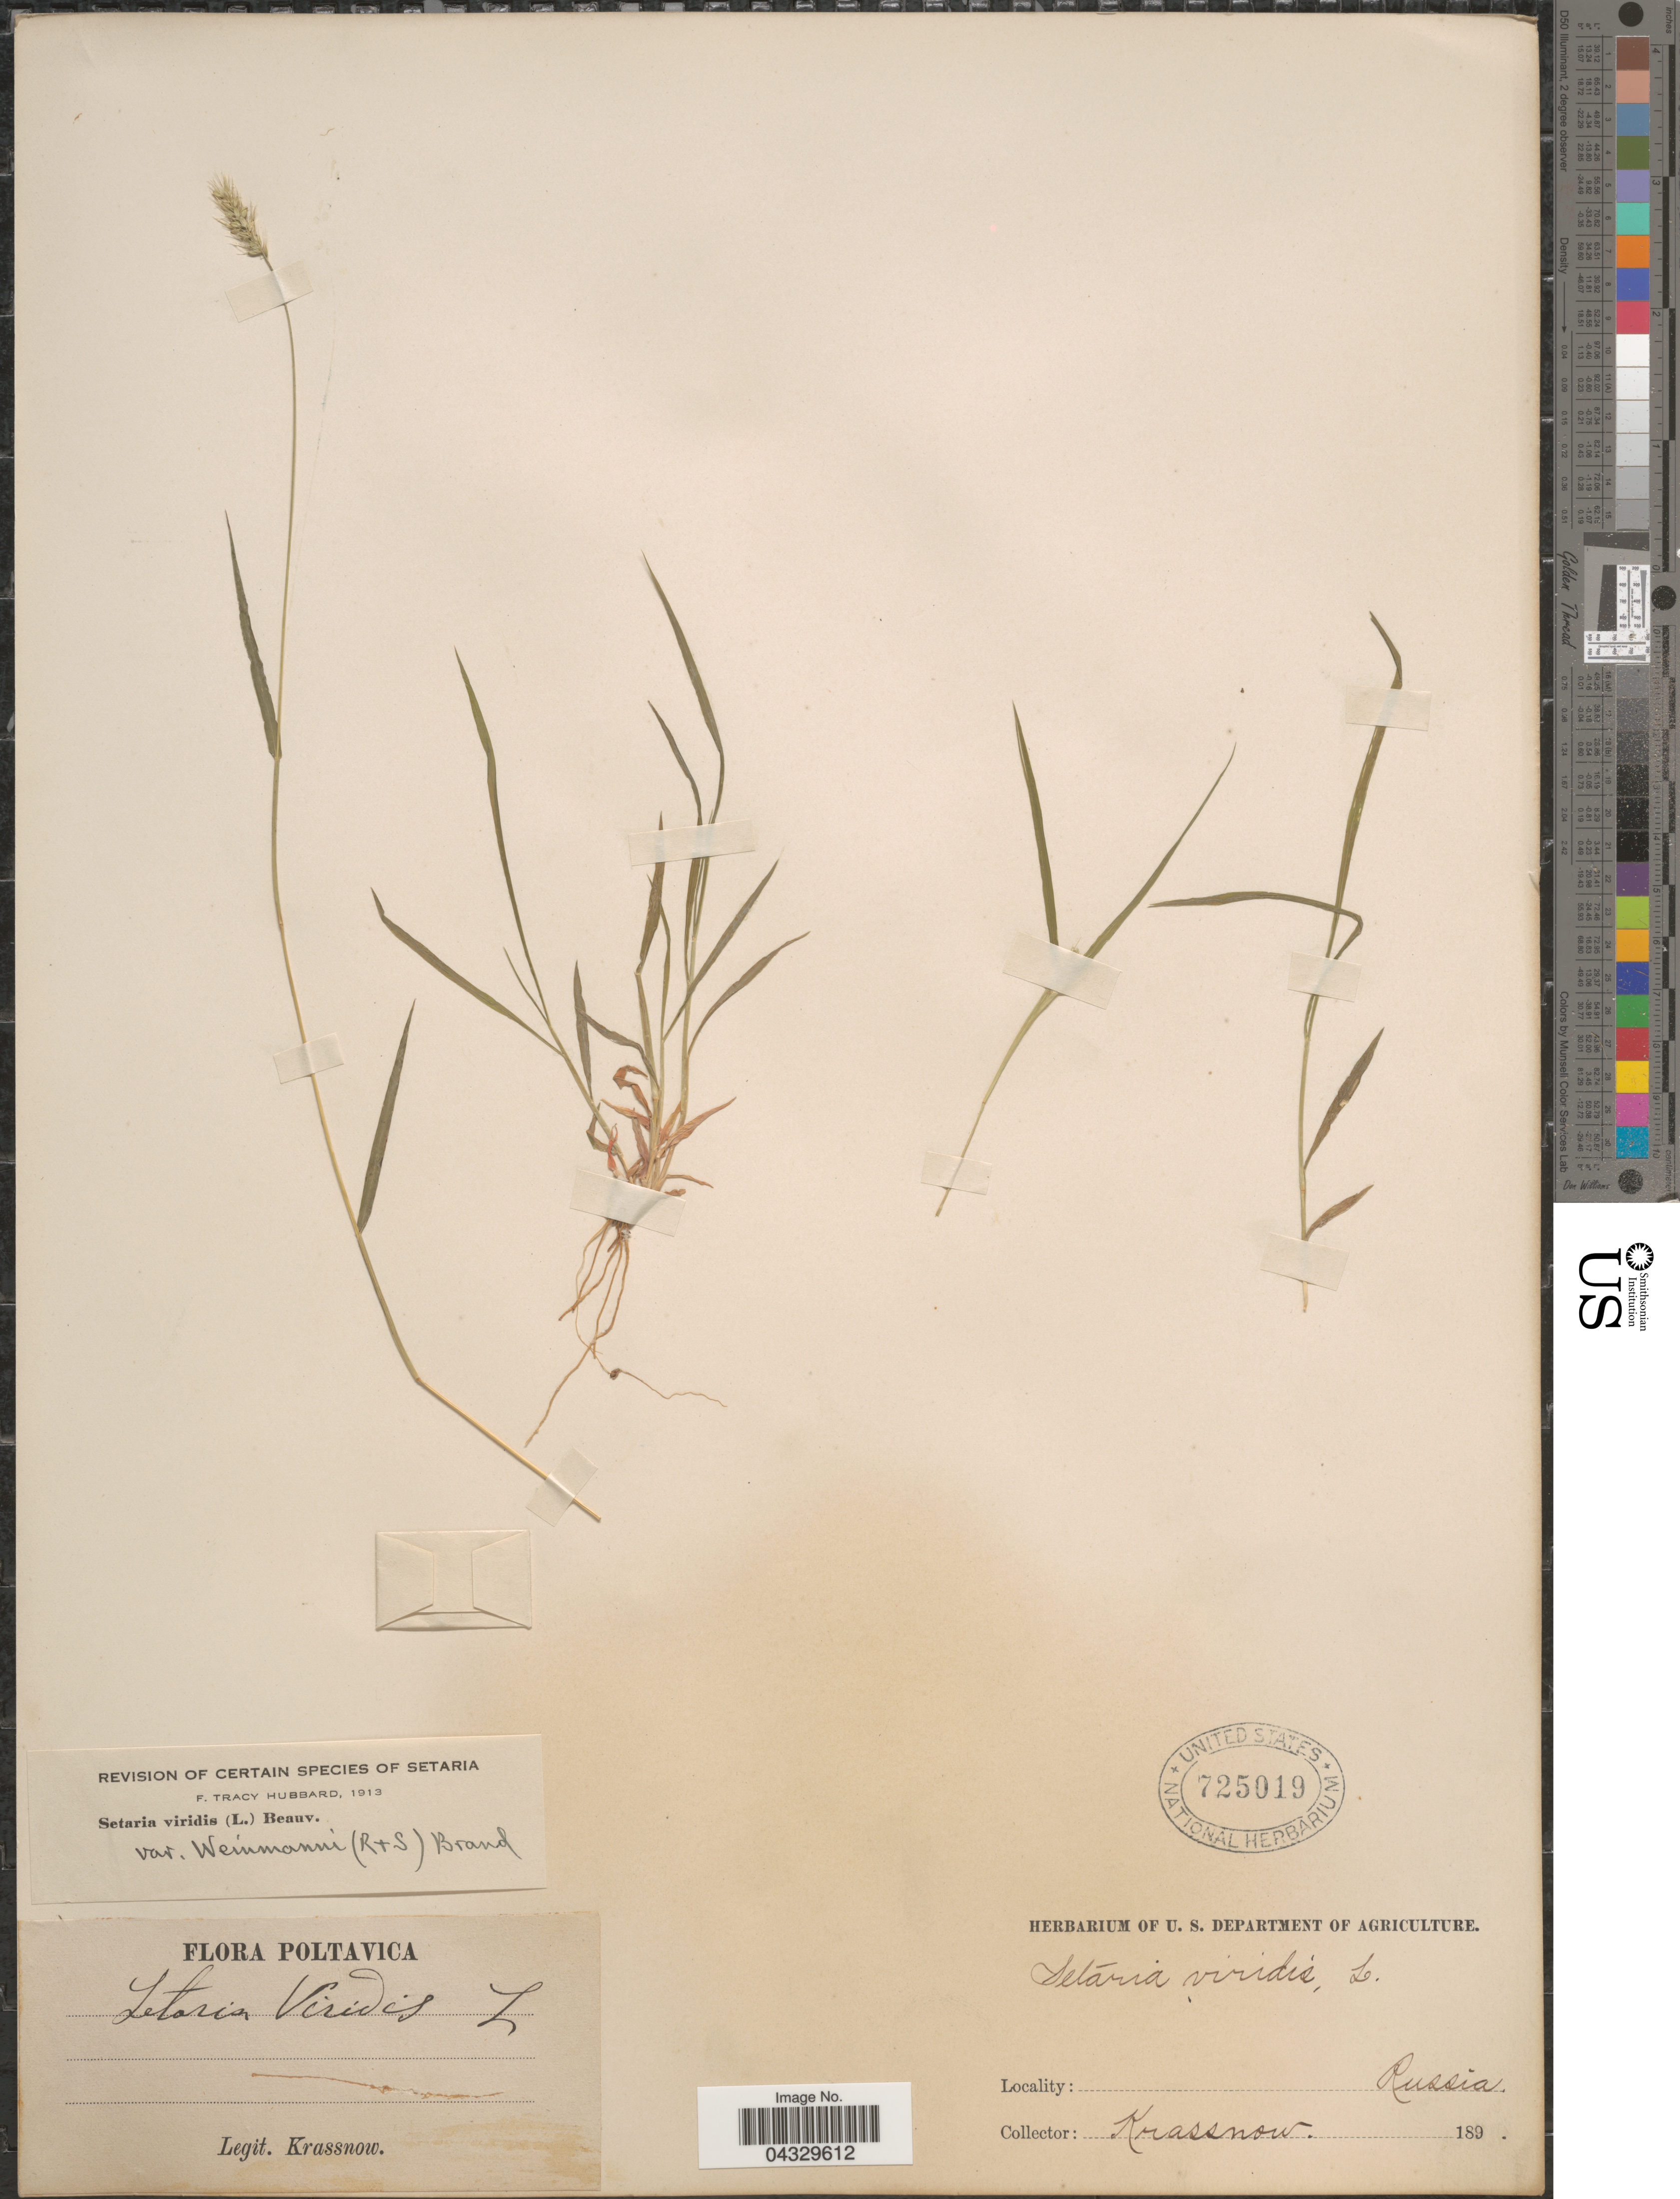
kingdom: Plantae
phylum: Tracheophyta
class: Liliopsida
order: Poales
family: Poaceae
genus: Setaria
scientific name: Setaria viridis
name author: (L.) P. Beauv.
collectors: -. Krassnow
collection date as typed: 189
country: Ukraine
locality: Poltavica.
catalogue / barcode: US 725019